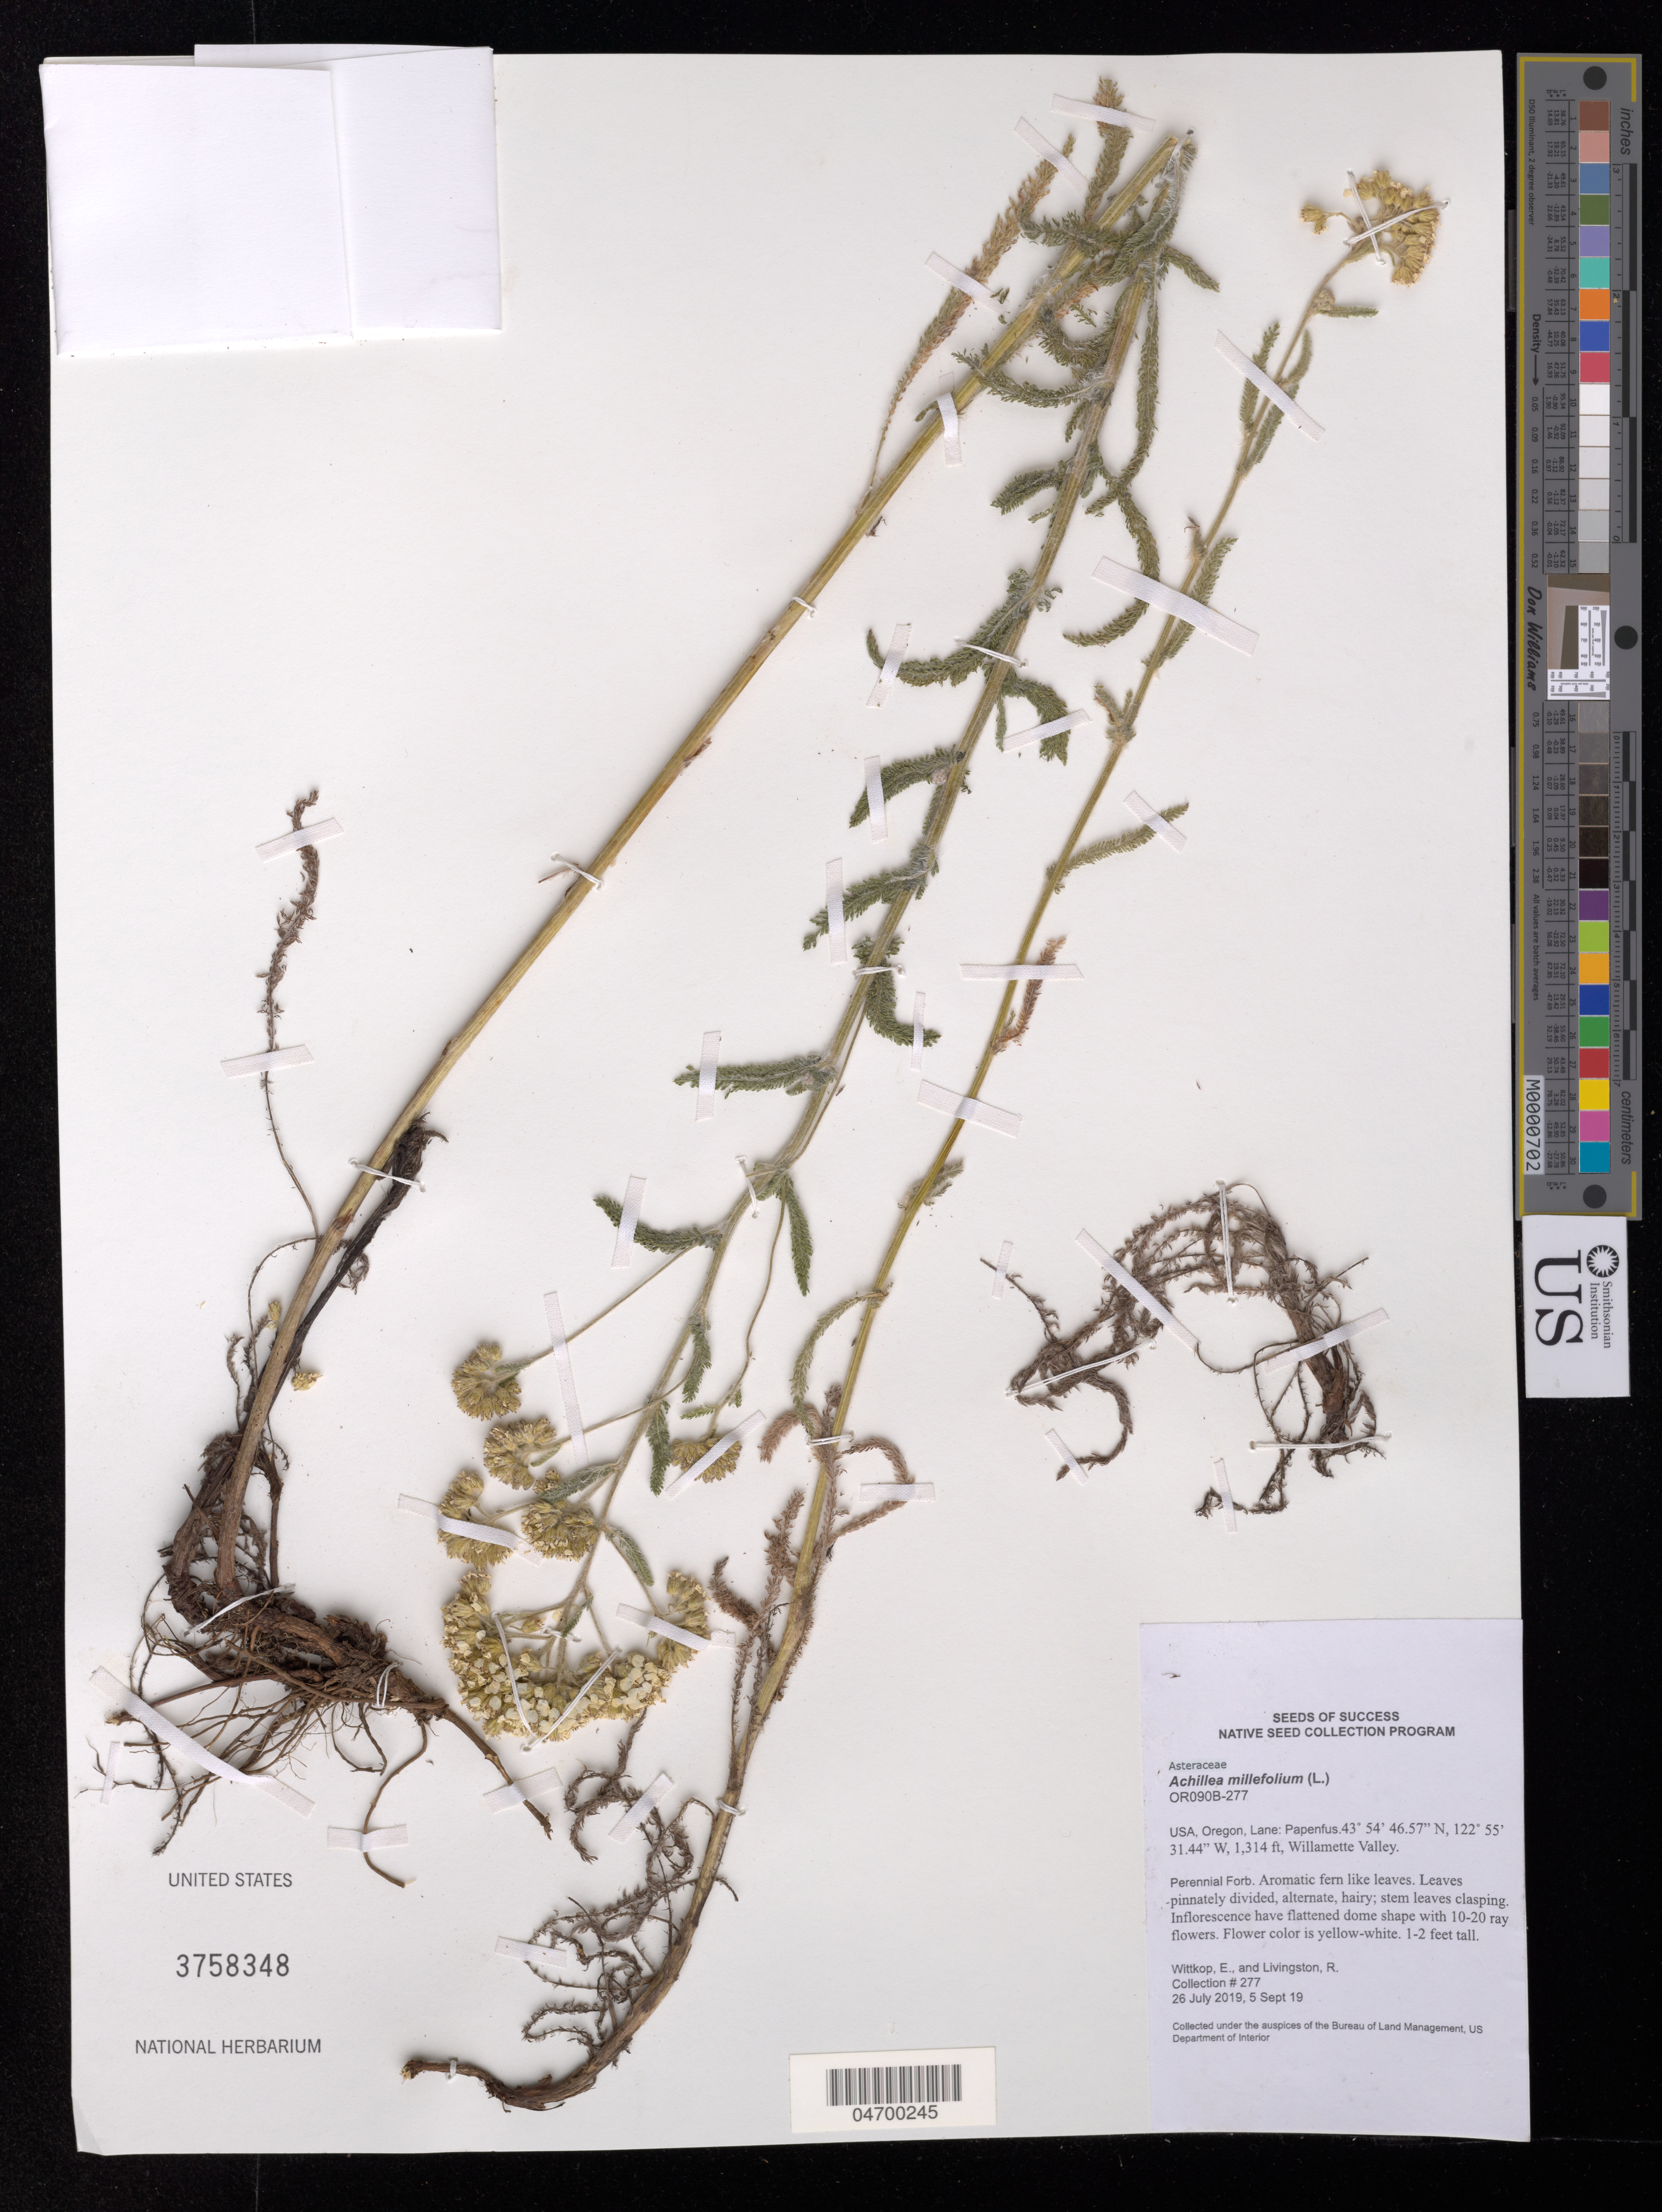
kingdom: Plantae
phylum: Tracheophyta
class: Magnoliopsida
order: Asterales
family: Asteraceae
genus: Achillea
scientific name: Achillea millefolium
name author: L.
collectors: E. Wittkop & R. Livingston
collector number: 277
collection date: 2019-07-26/2019-09-05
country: United States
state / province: Oregon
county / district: Lane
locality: Lane: Papenfus. Willamette Valley.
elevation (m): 401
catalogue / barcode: US 3758348